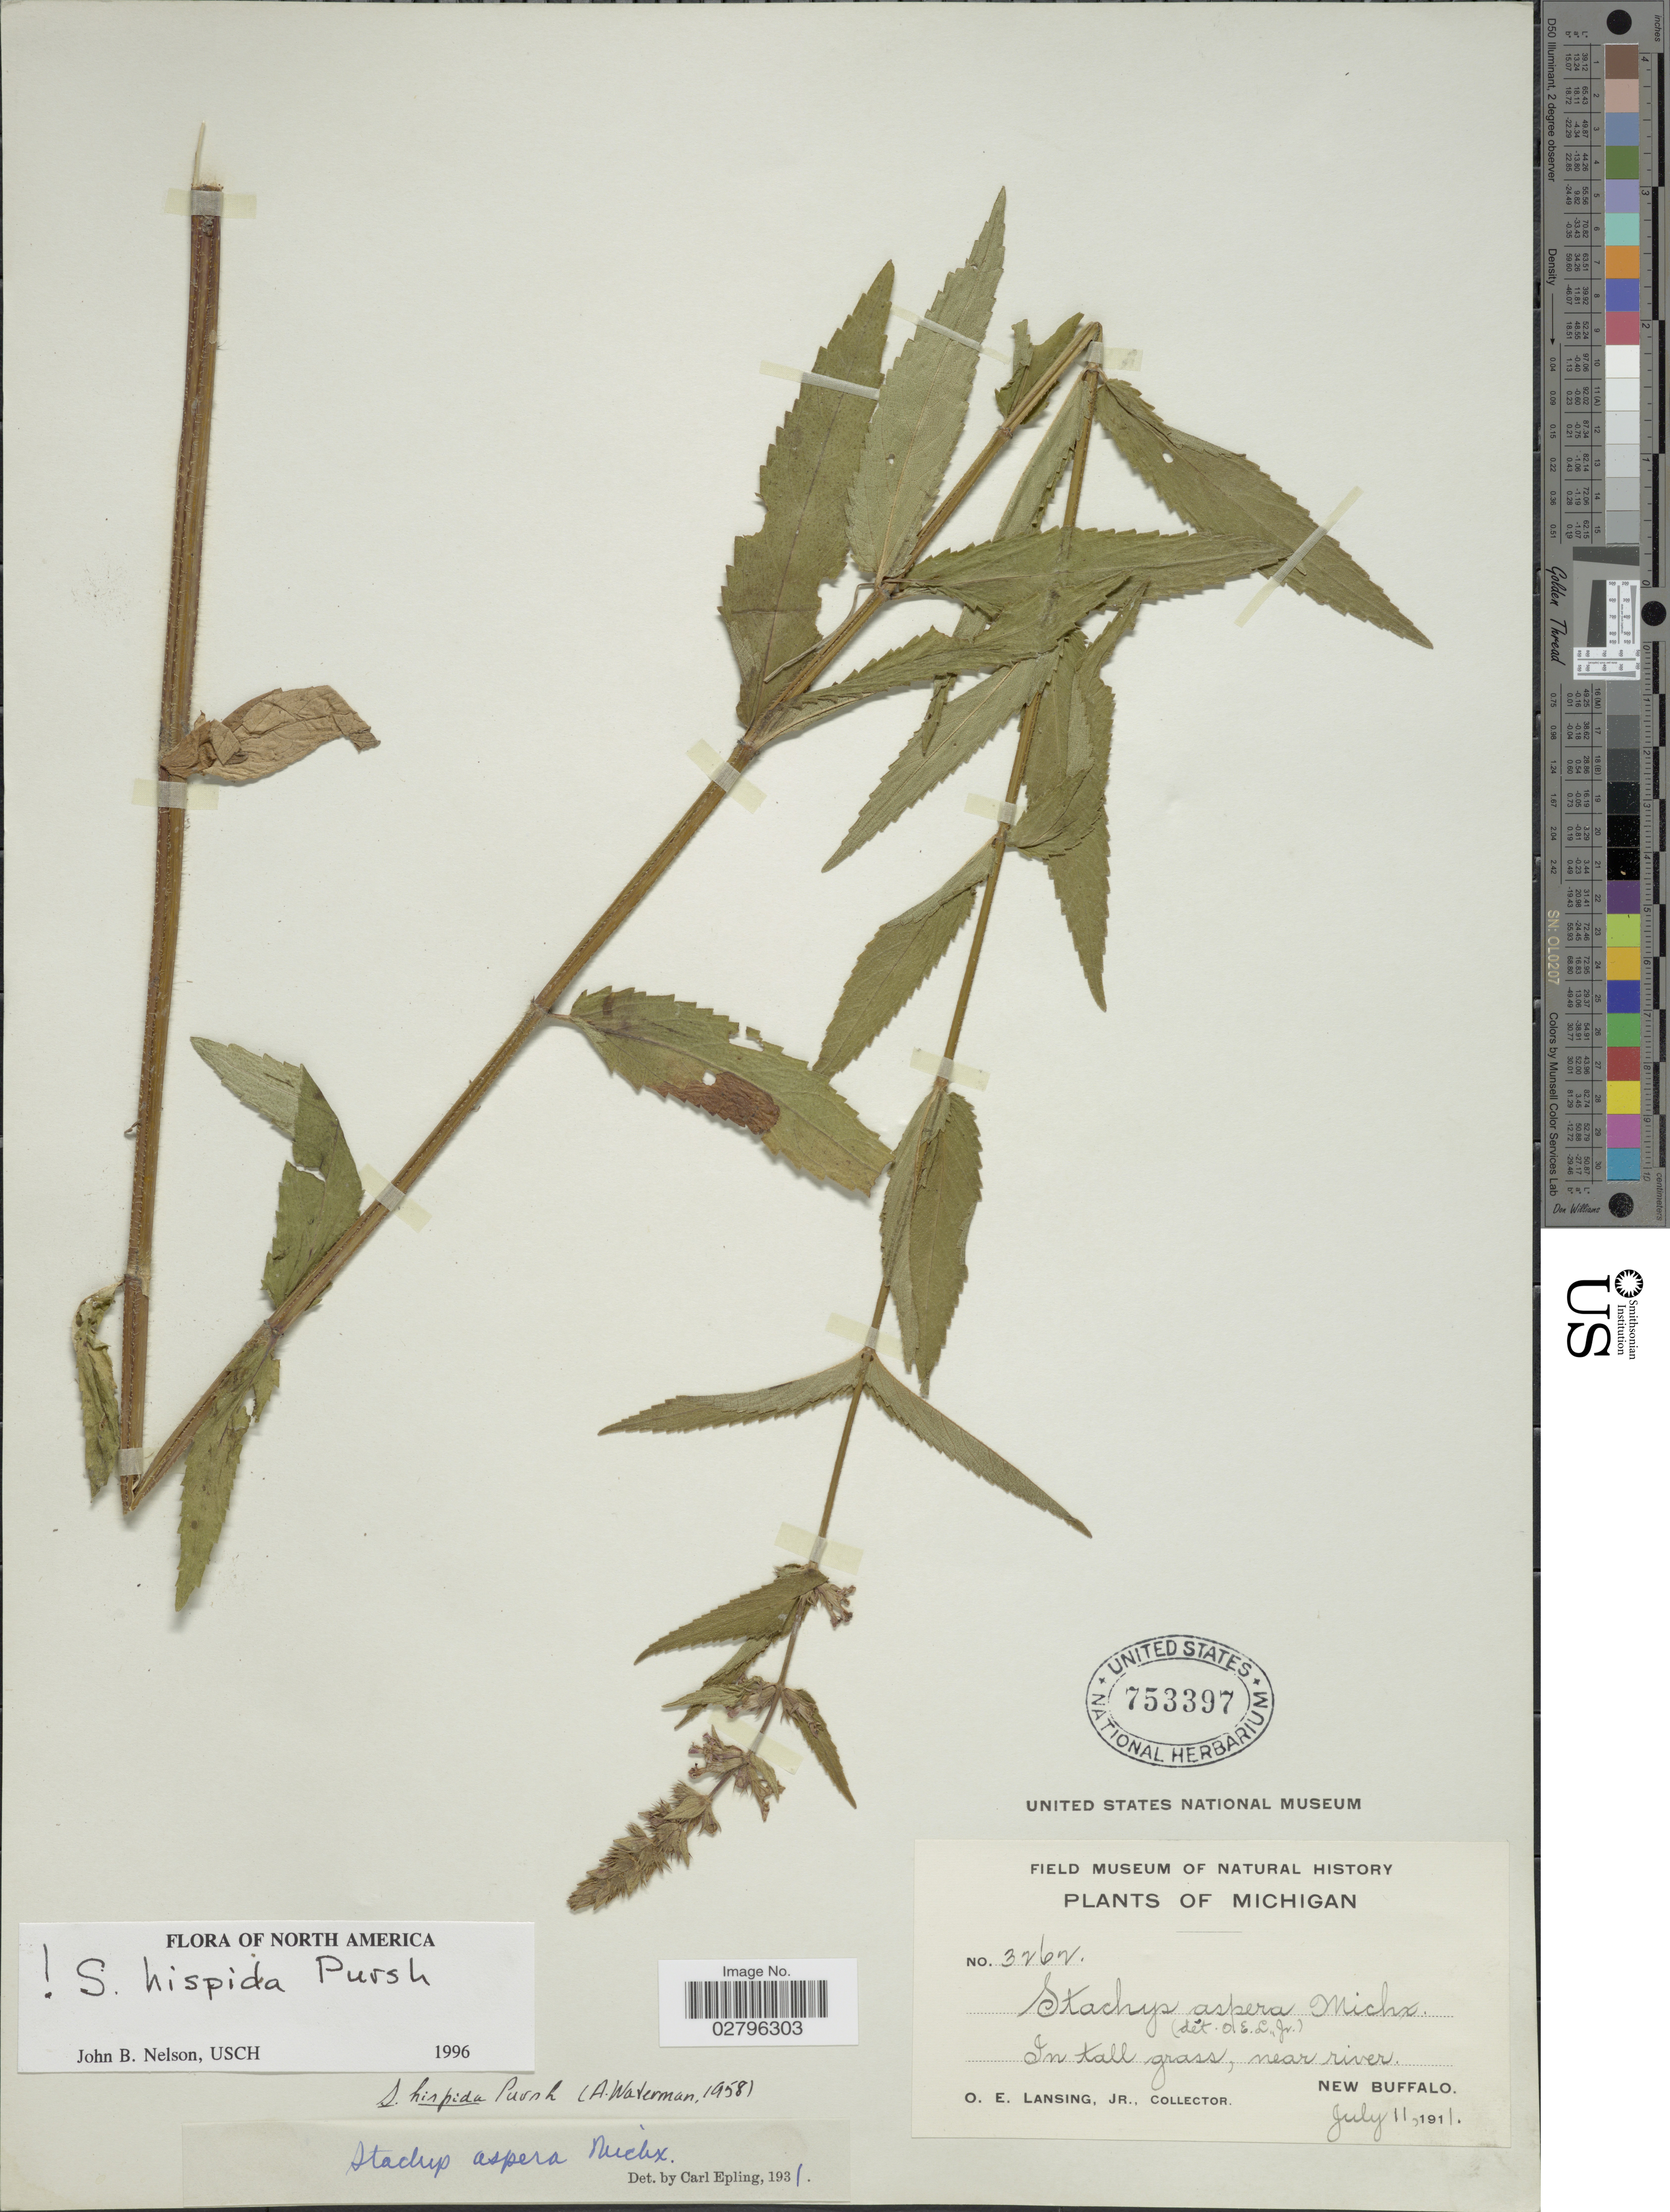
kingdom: Plantae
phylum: Tracheophyta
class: Magnoliopsida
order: Lamiales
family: Lamiaceae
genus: Stachys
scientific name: Stachys hispida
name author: Pursh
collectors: O. Lansing Jr.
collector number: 3262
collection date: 1911-07-11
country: United States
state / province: Michigan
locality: In tall grass, near river. New Buffalo.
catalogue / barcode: US 753397